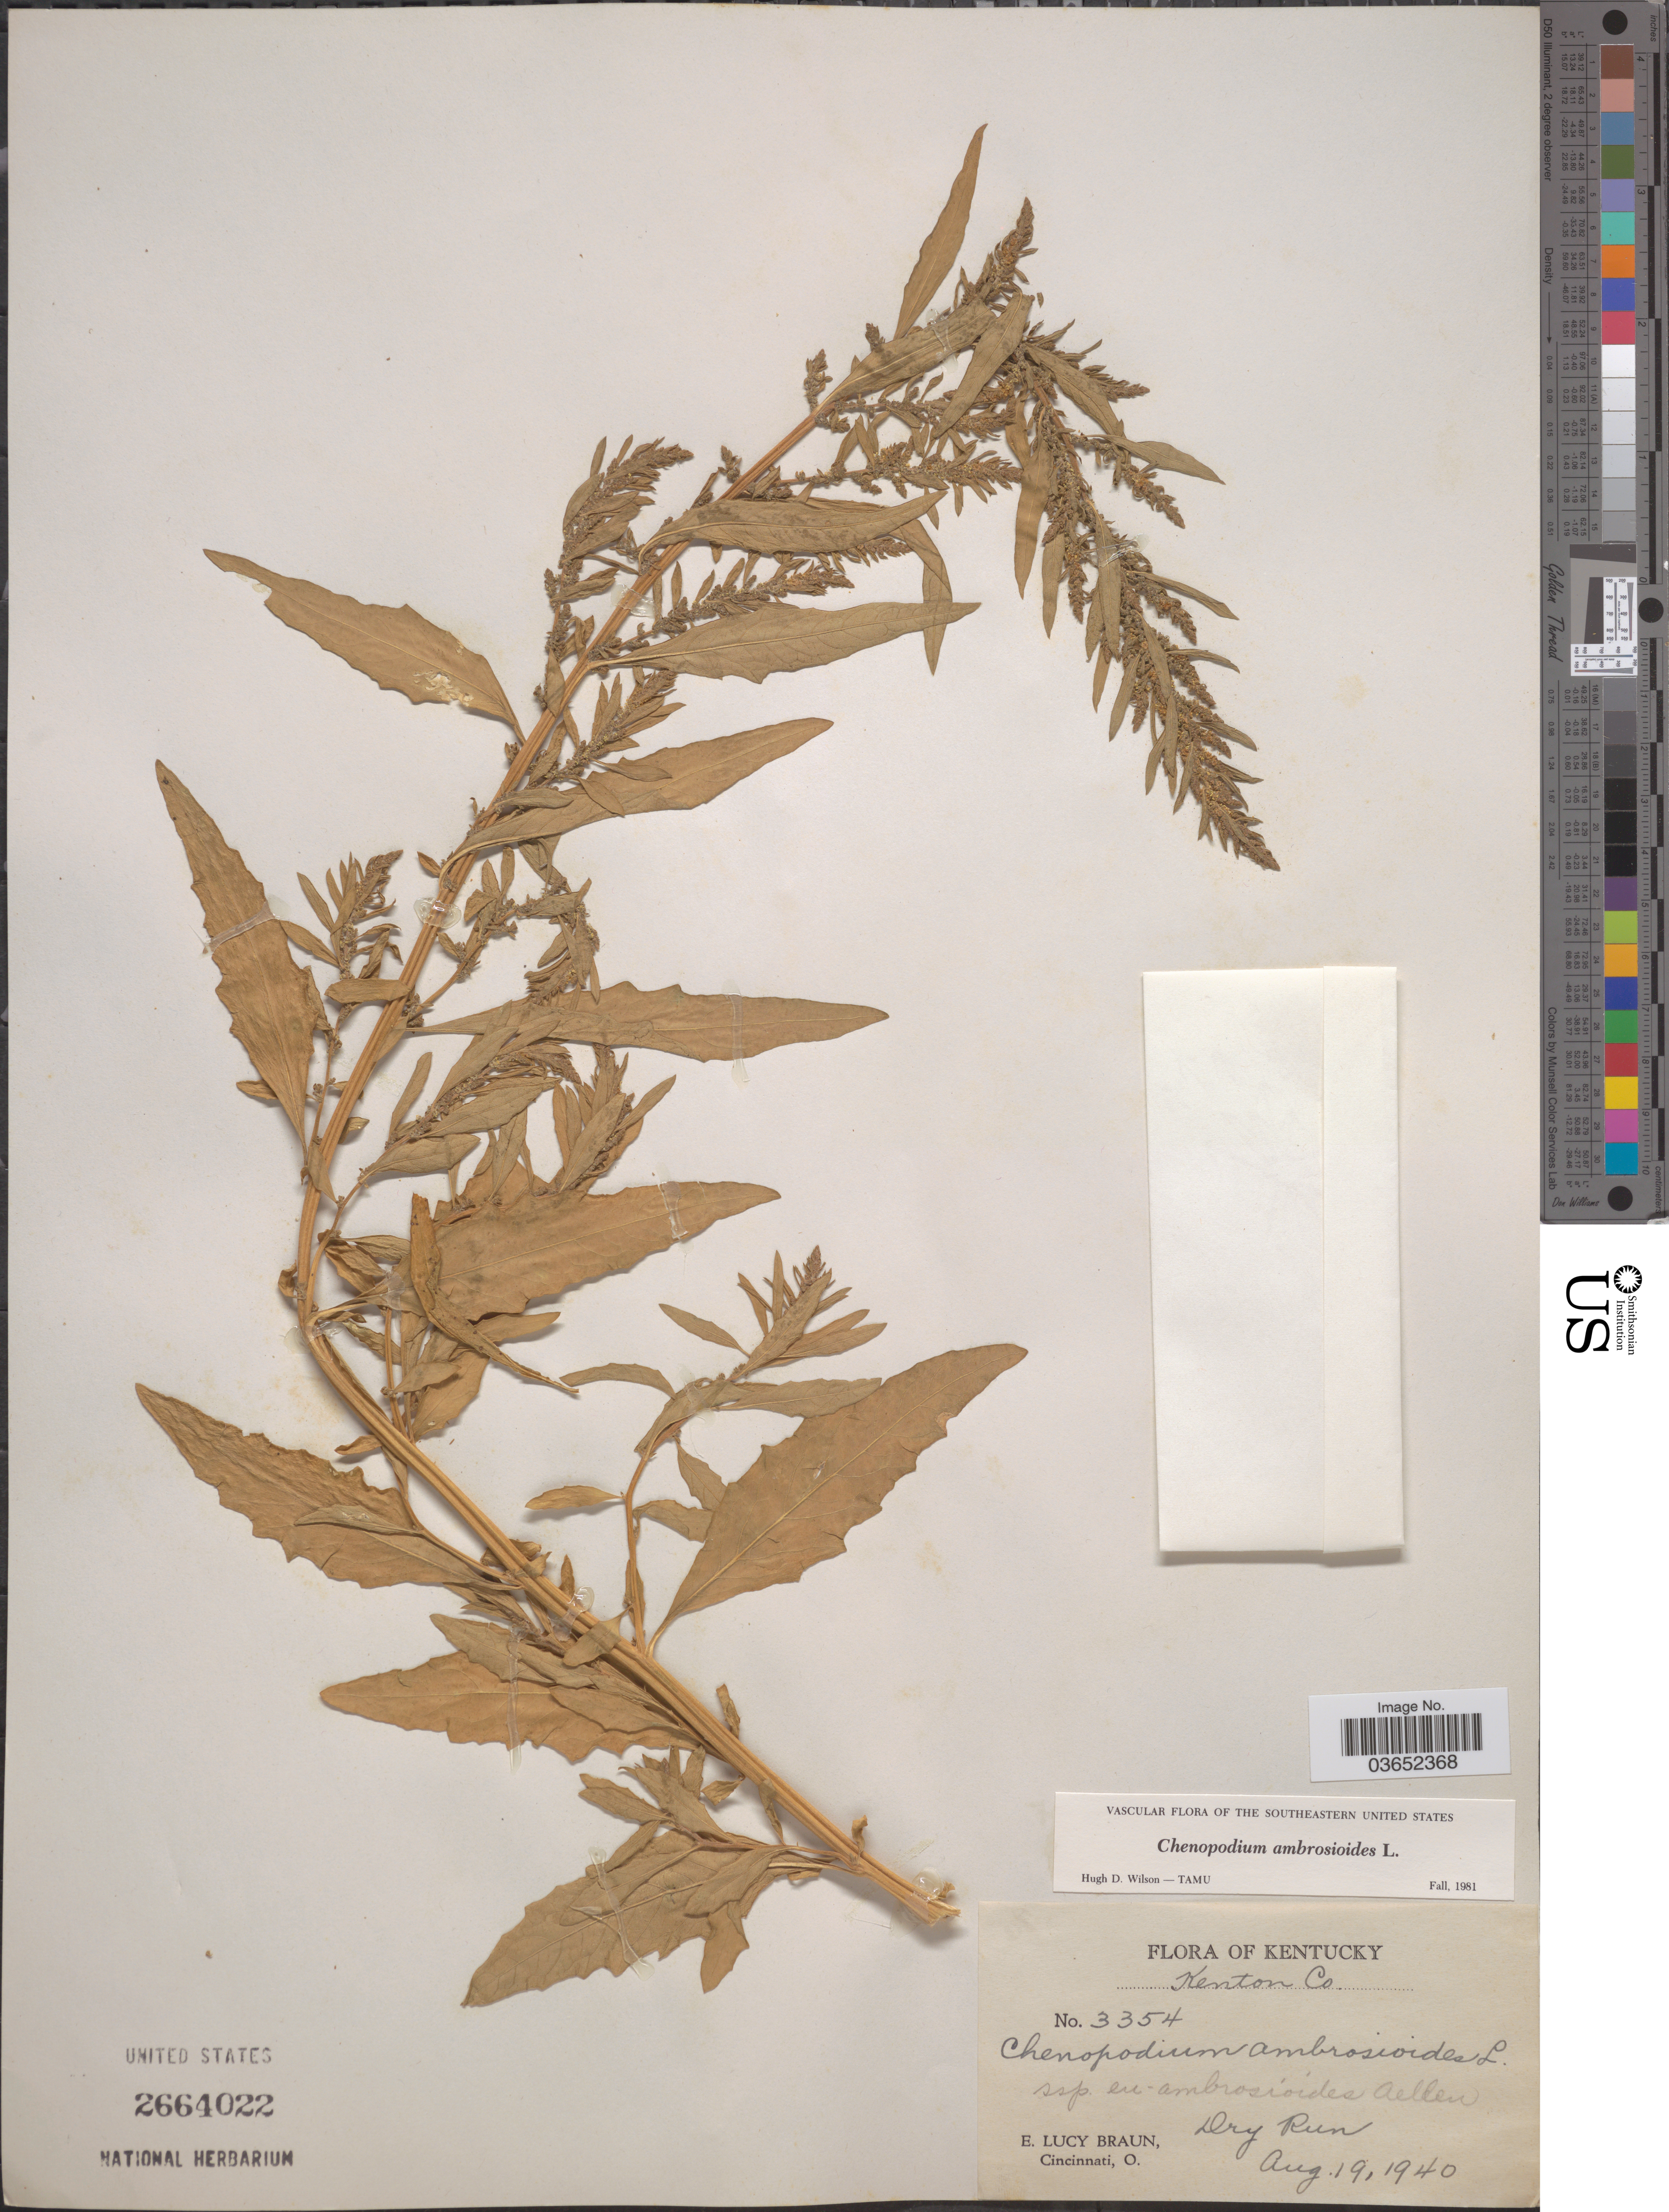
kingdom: Plantae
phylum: Tracheophyta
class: Magnoliopsida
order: Caryophyllales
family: Amaranthaceae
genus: Chenopodium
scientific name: Chenopodium ambrosioides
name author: L.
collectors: E. L. Braun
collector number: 3354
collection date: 1940-08-19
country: United States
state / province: Kentucky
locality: Kenton Co. Dry Run.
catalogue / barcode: US 2664022